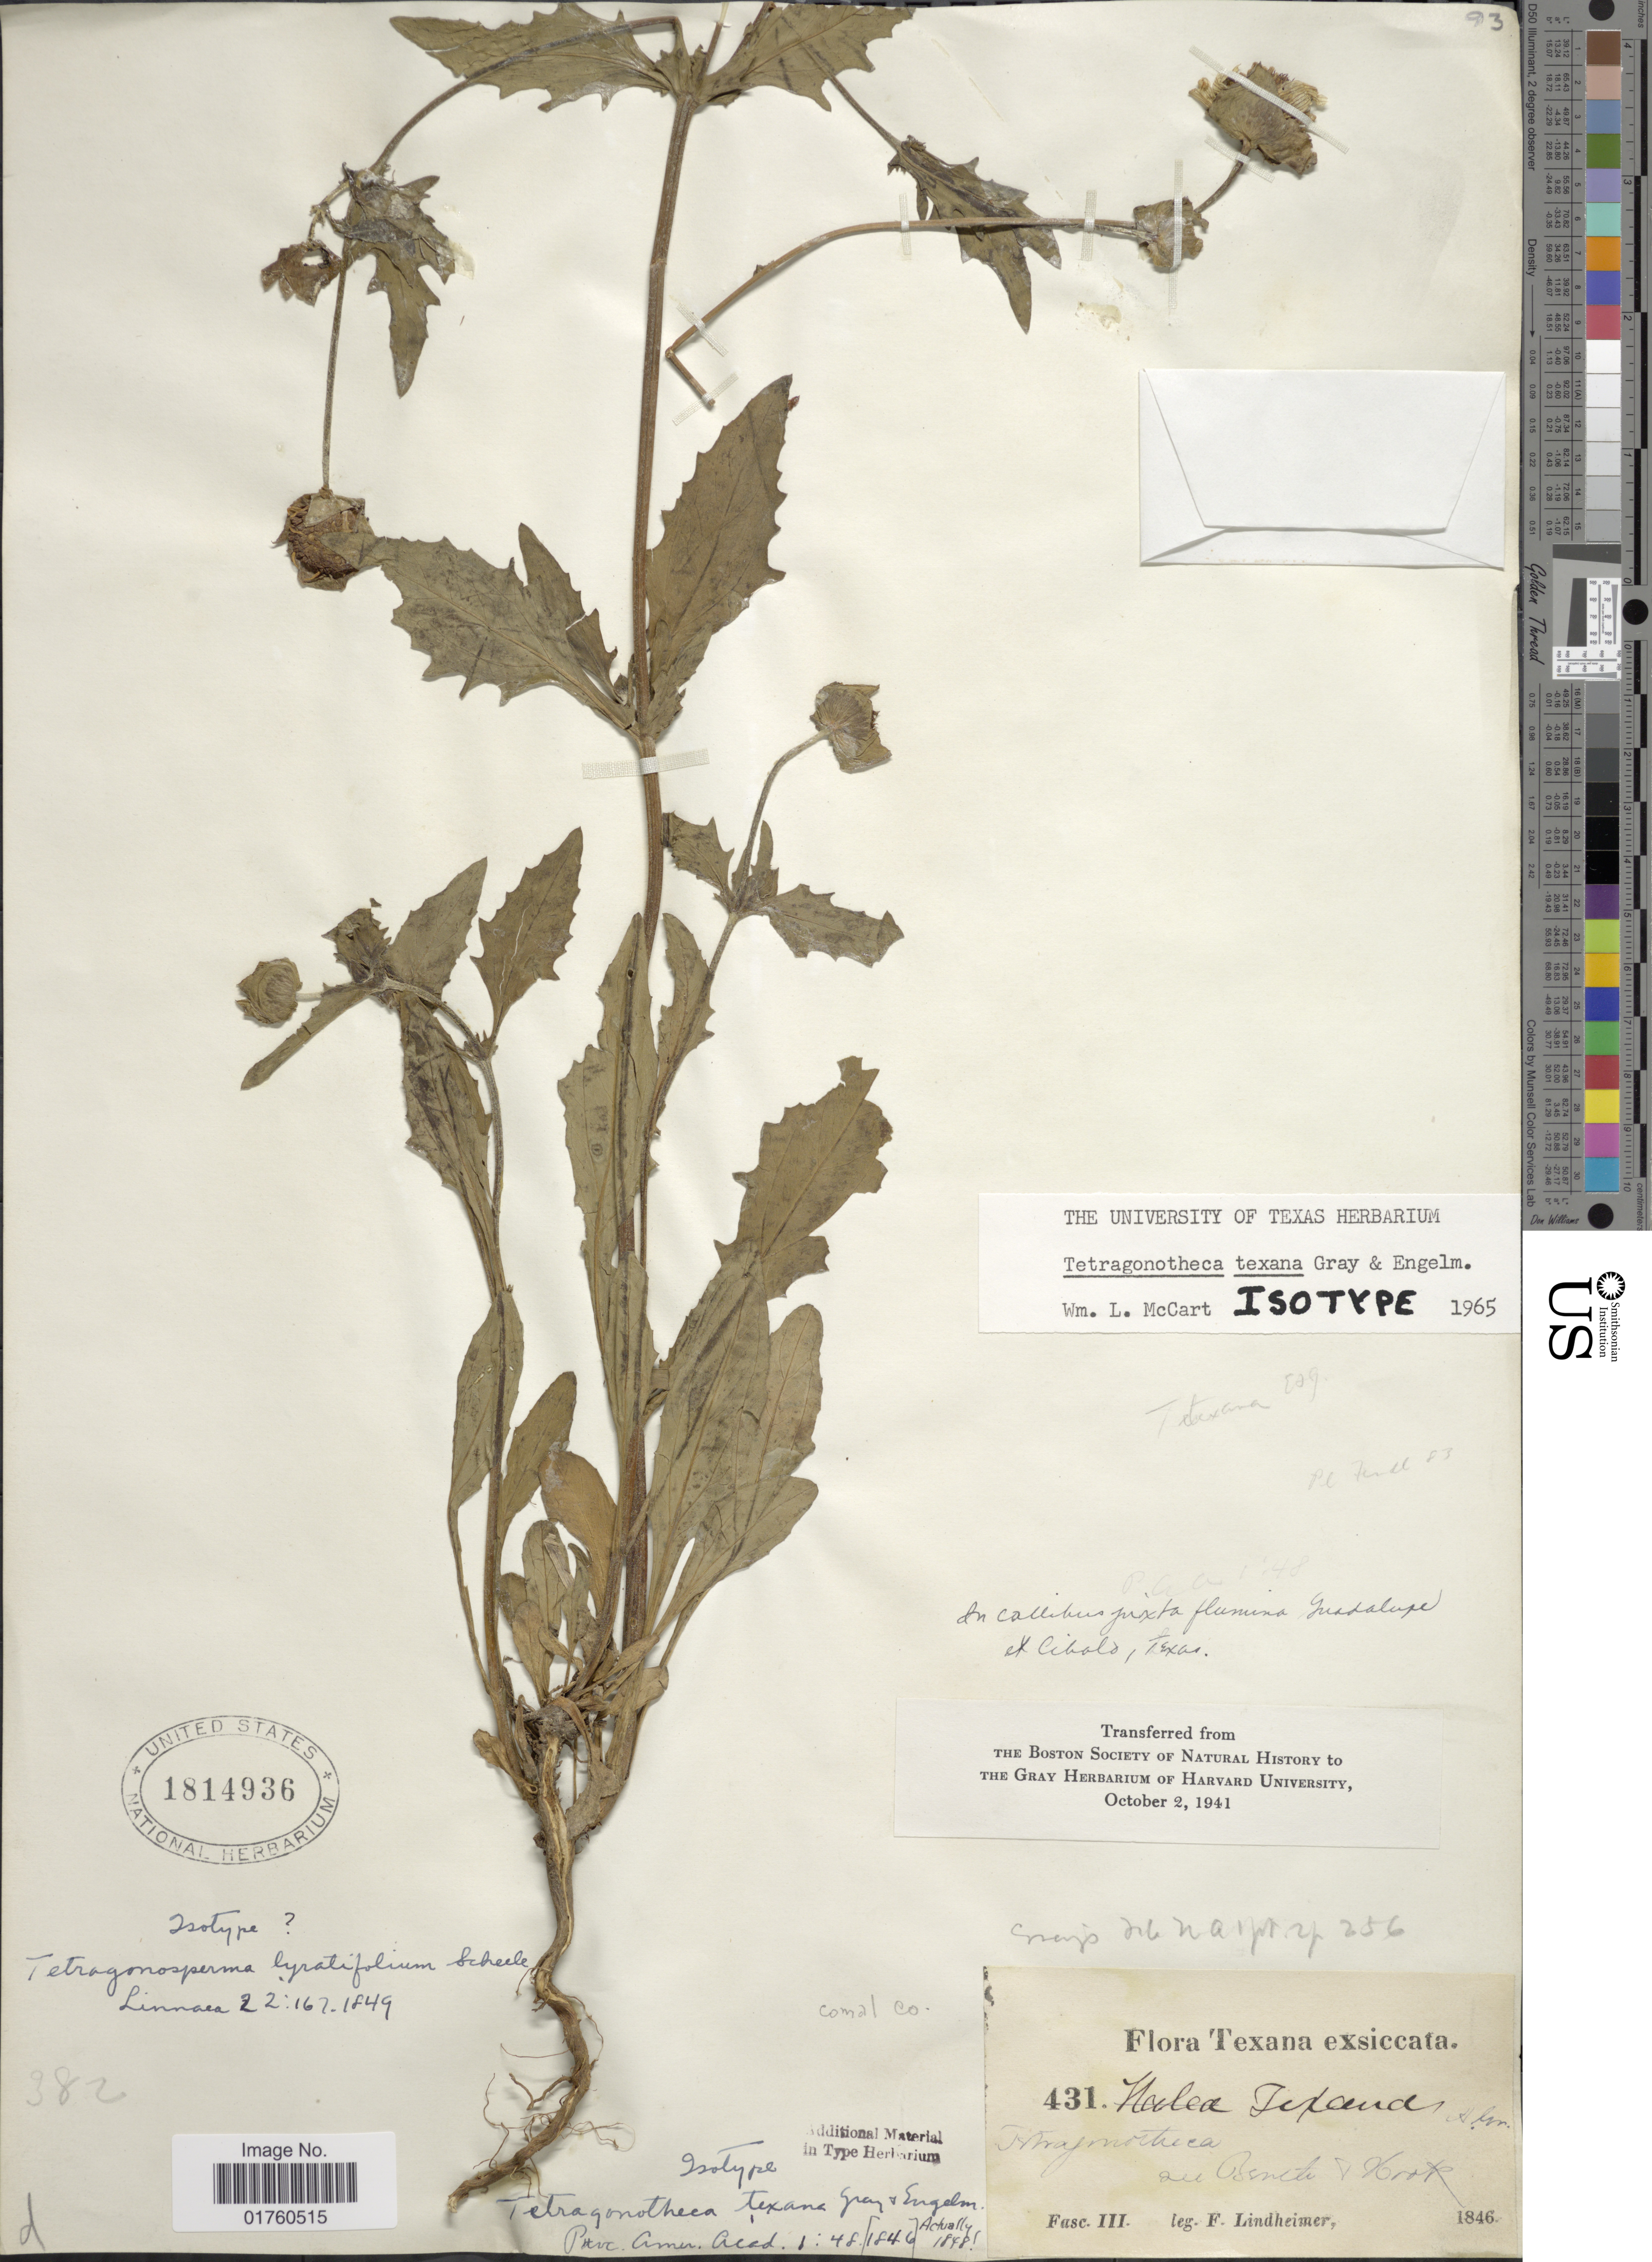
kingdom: Plantae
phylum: Tracheophyta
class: Magnoliopsida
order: Asterales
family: Asteraceae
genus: Tetragonotheca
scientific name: Tetragonotheca texana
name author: A. Gray & Engelm.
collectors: F. Lindheimer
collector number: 431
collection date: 1846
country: United States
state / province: Texas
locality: Fasc III [unsure placement]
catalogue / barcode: US 1814936